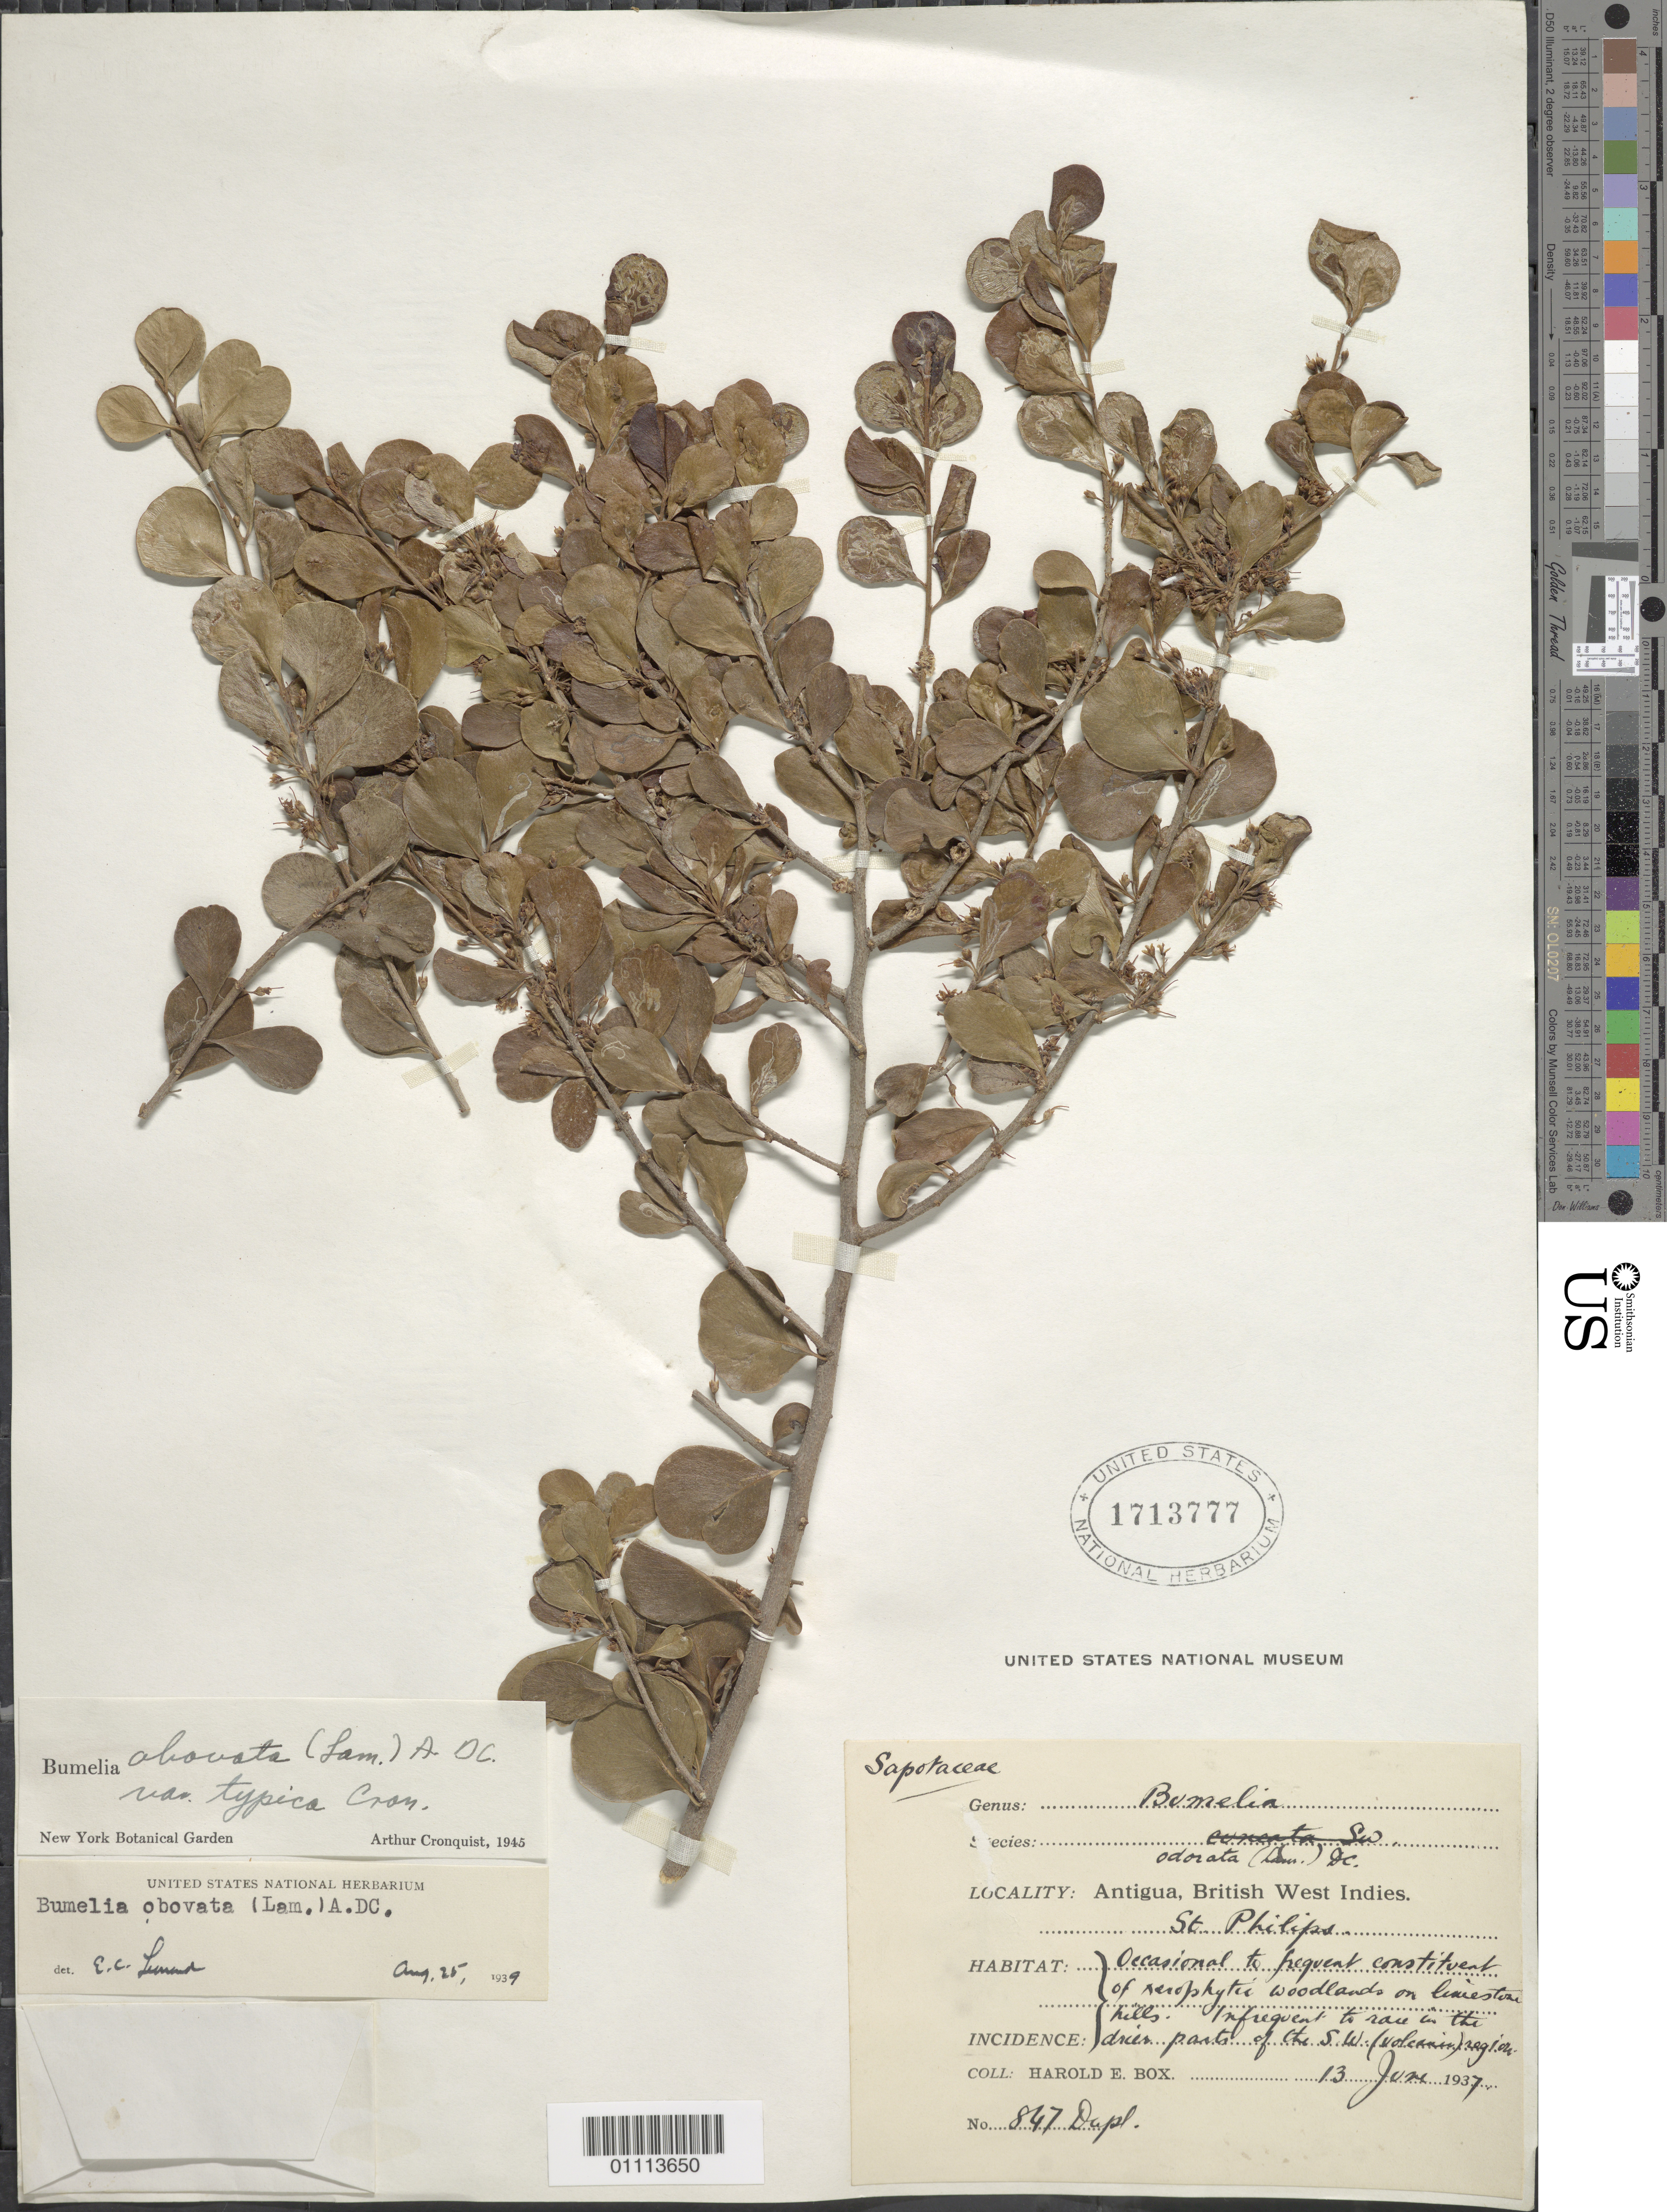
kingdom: Plantae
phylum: Tracheophyta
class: Magnoliopsida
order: Ericales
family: Sapotaceae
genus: Sideroxylon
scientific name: Sideroxylon obovatum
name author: Lam.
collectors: H. E. Box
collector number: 847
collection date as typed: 13 Jun 1937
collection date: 1937-06-13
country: Antigua and Barbuda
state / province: Saint Philip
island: Antigua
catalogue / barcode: US 1713777